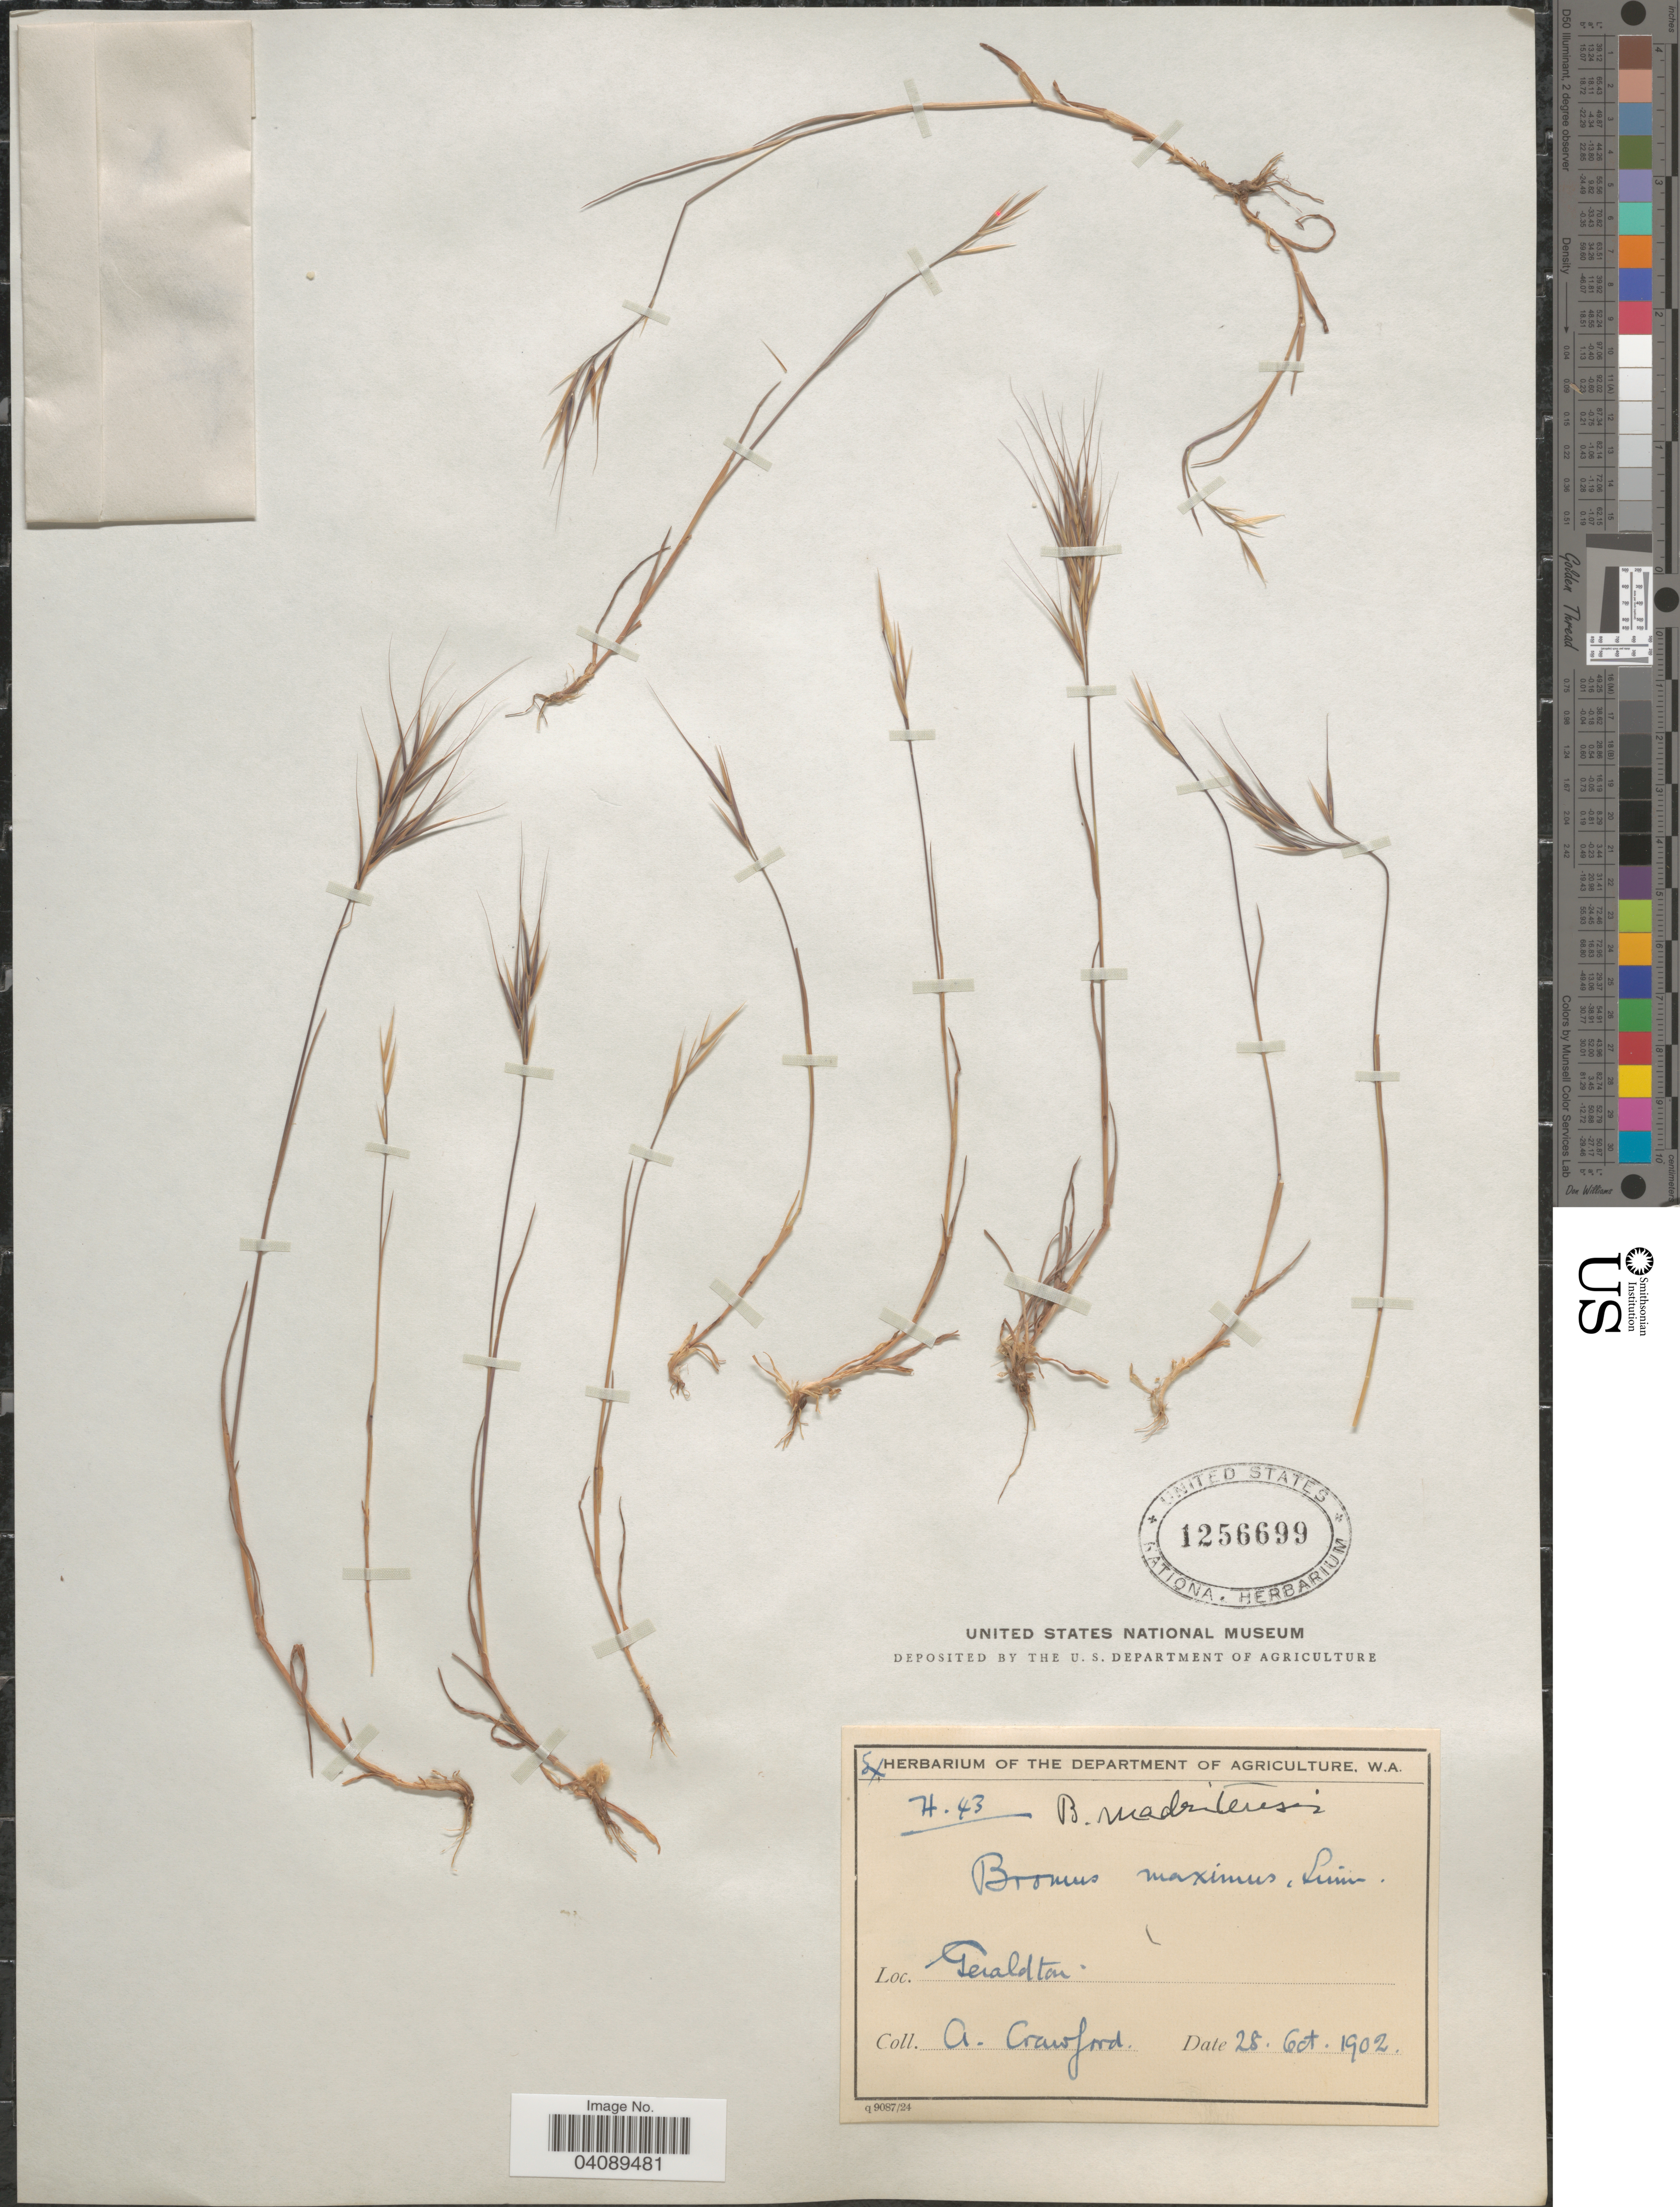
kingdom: Plantae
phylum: Tracheophyta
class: Liliopsida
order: Poales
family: Poaceae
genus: Bromus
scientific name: Bromus madritensis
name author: L.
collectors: A. Crawford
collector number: H43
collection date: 1902-10-28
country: Australia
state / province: Western Australia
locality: Geraldton.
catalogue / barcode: US 1256699